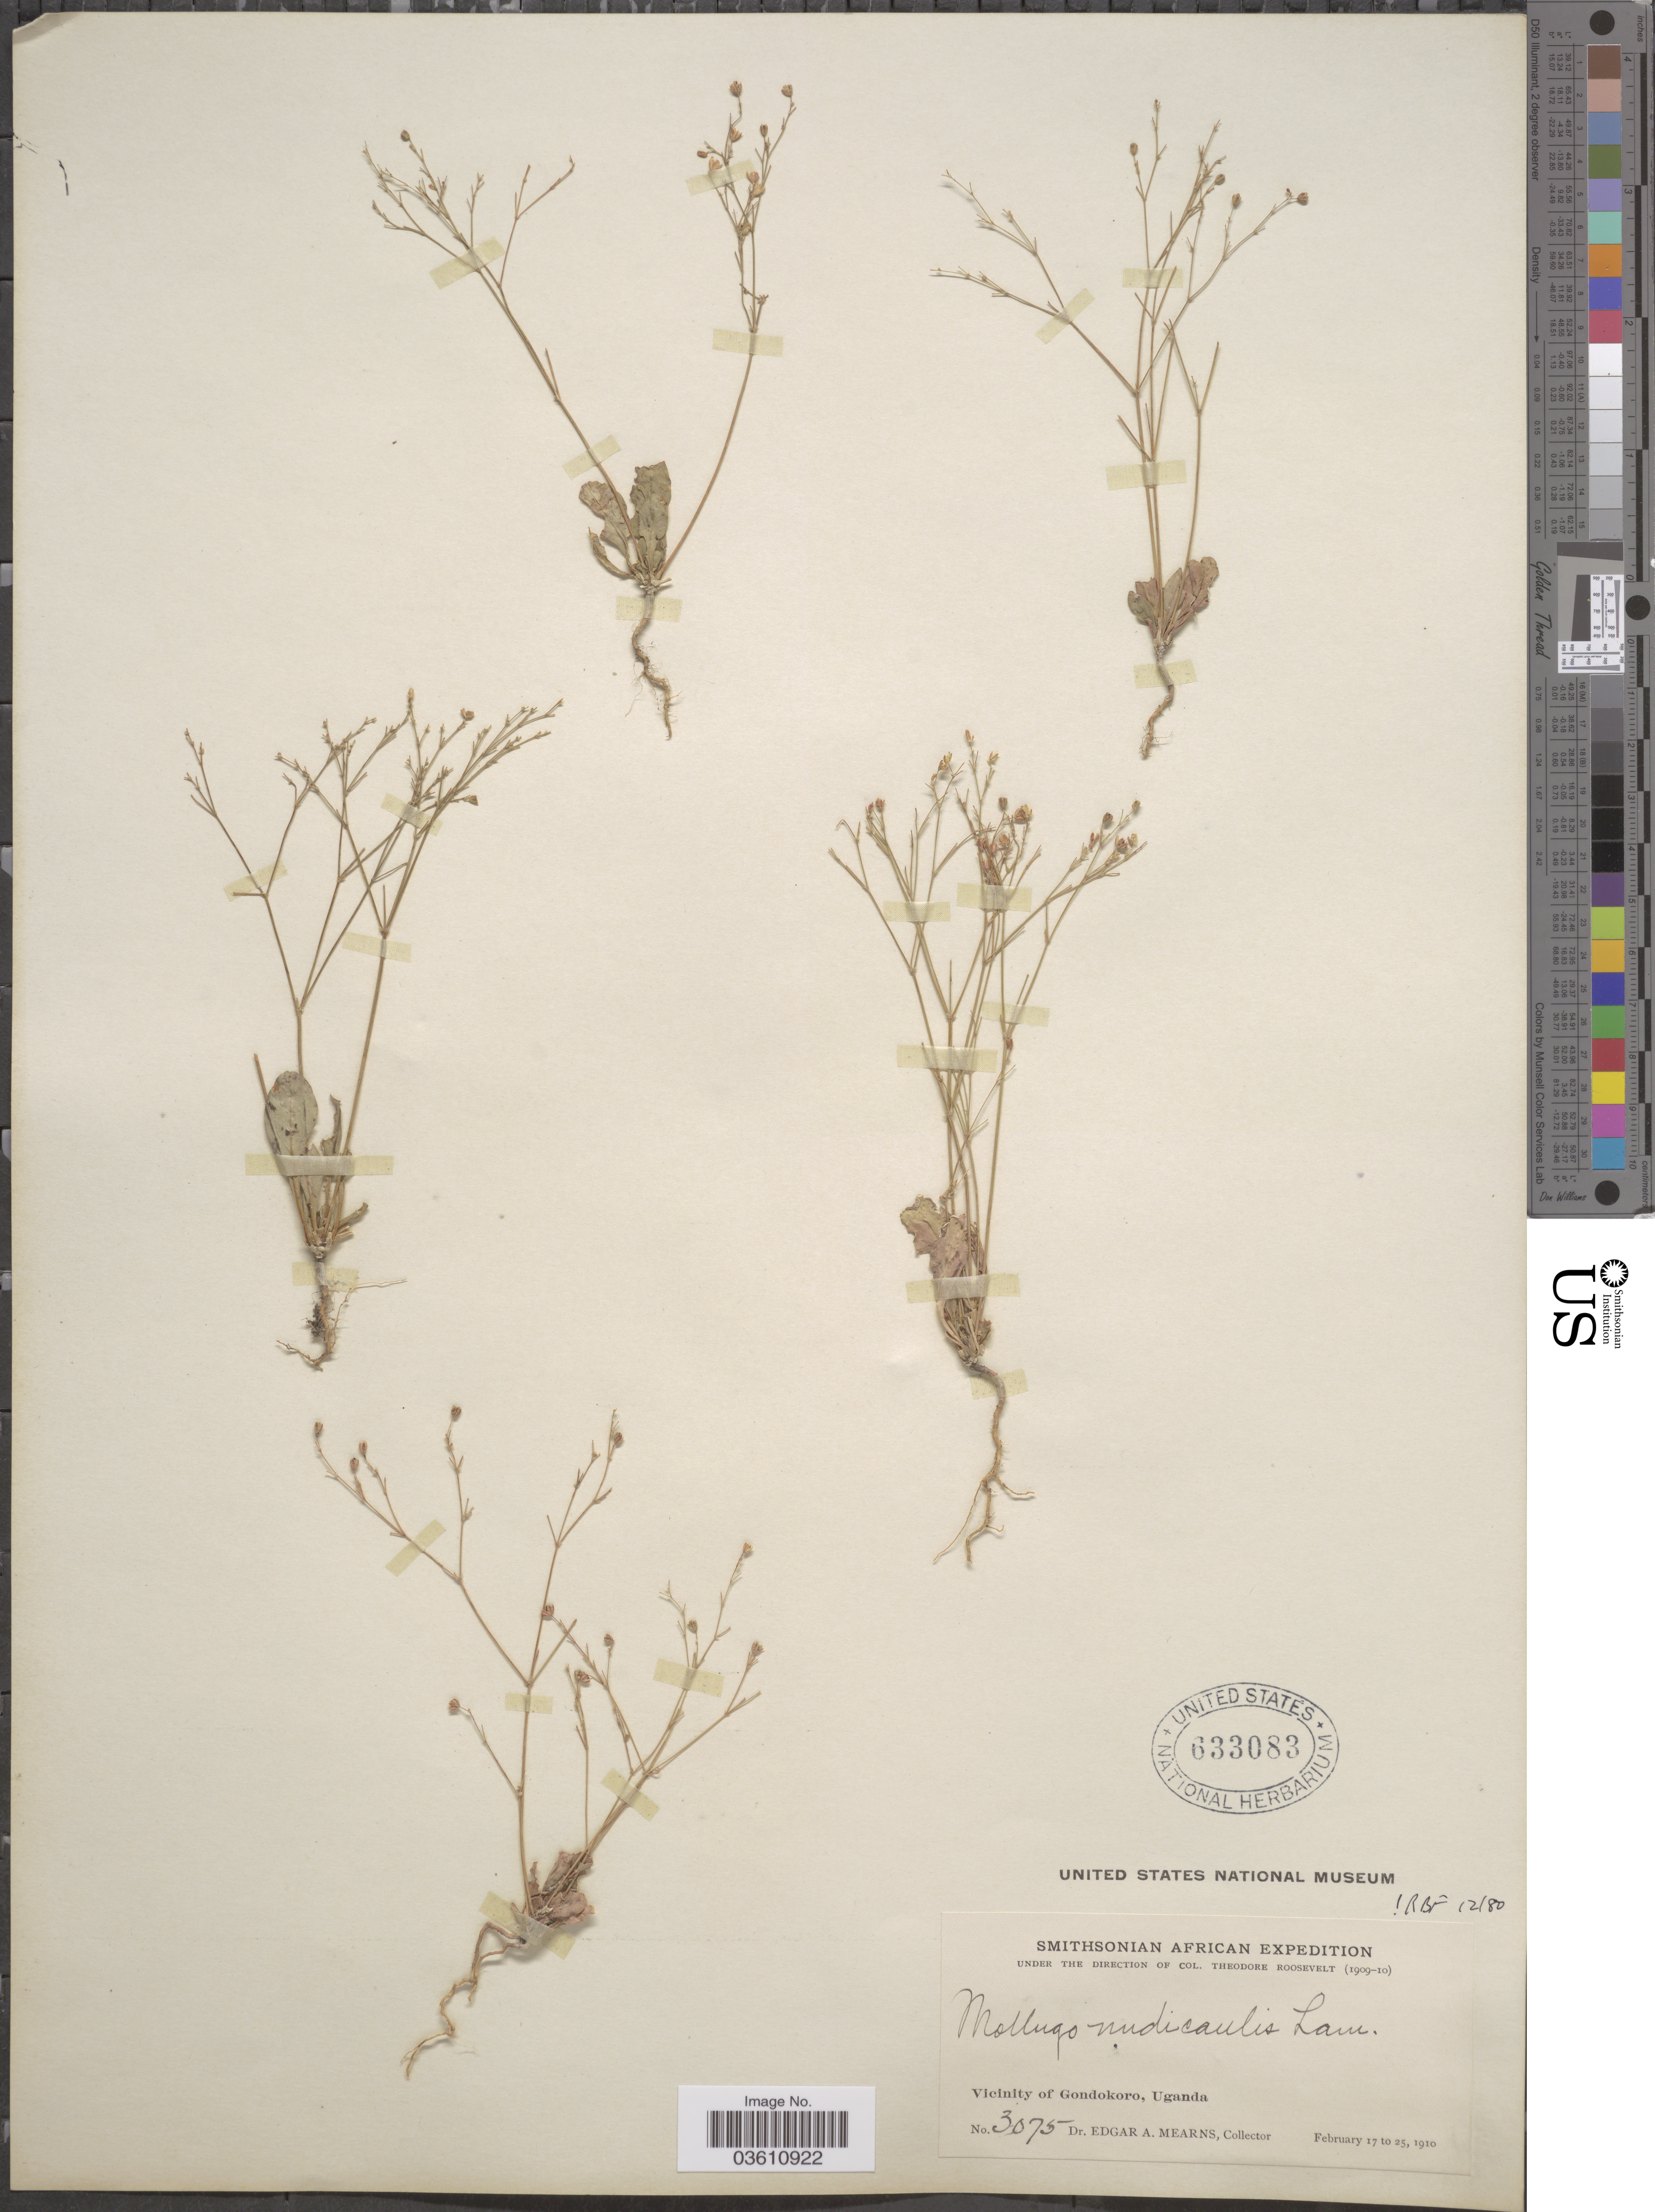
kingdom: Plantae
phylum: Tracheophyta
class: Magnoliopsida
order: Caryophyllales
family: Molluginaceae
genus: Paramollugo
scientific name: Paramollugo nudicaulis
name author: (Lam.) Thulin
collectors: E. A. Mearns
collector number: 3075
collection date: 1910-02-17/1910-02-25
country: Uganda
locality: Vicinity of Gondokoro.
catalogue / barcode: US 633083